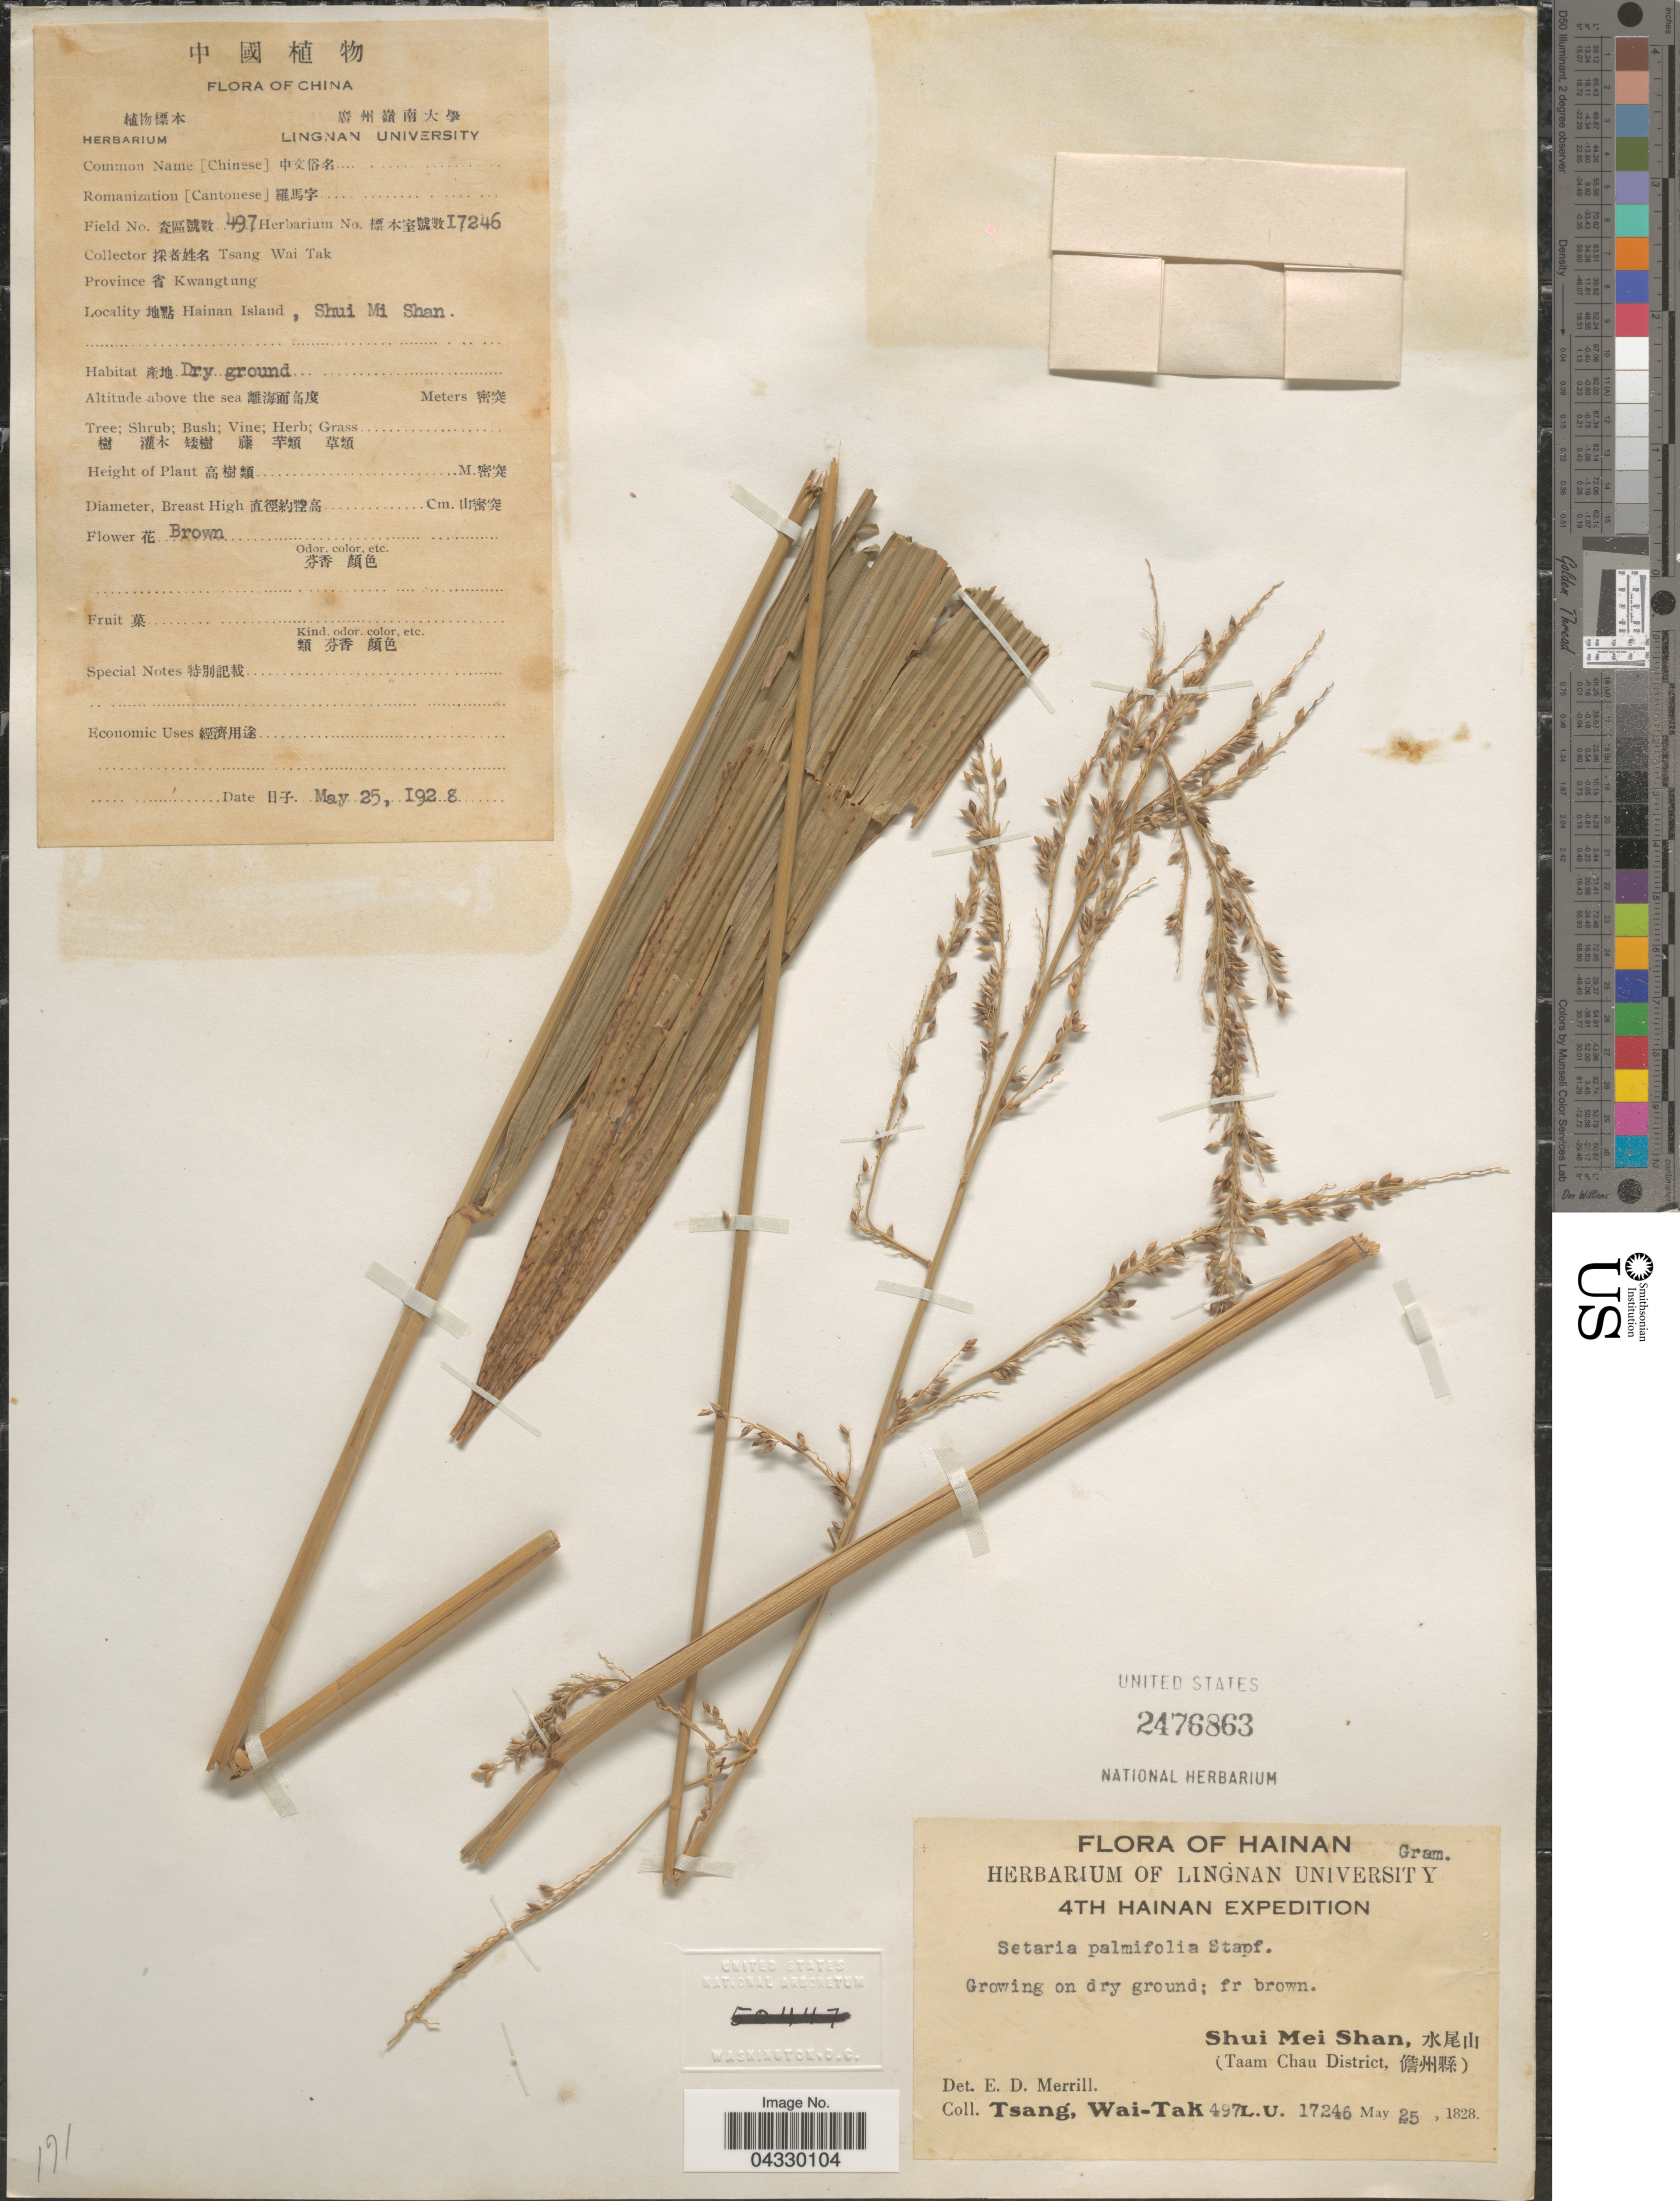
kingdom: Plantae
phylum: Tracheophyta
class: Liliopsida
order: Poales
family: Poaceae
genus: Setaria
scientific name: Setaria palmifolia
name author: (J. Koenig) Stapf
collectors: W. T. Tsang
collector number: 497 L.U. 17246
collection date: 1828-05-25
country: China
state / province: Hainan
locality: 4th Hainan Expedition. Shui Mei Shan, X. (Taam Chau District, X). Hainan Island, Shui Mi Shan.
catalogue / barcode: US 2476863